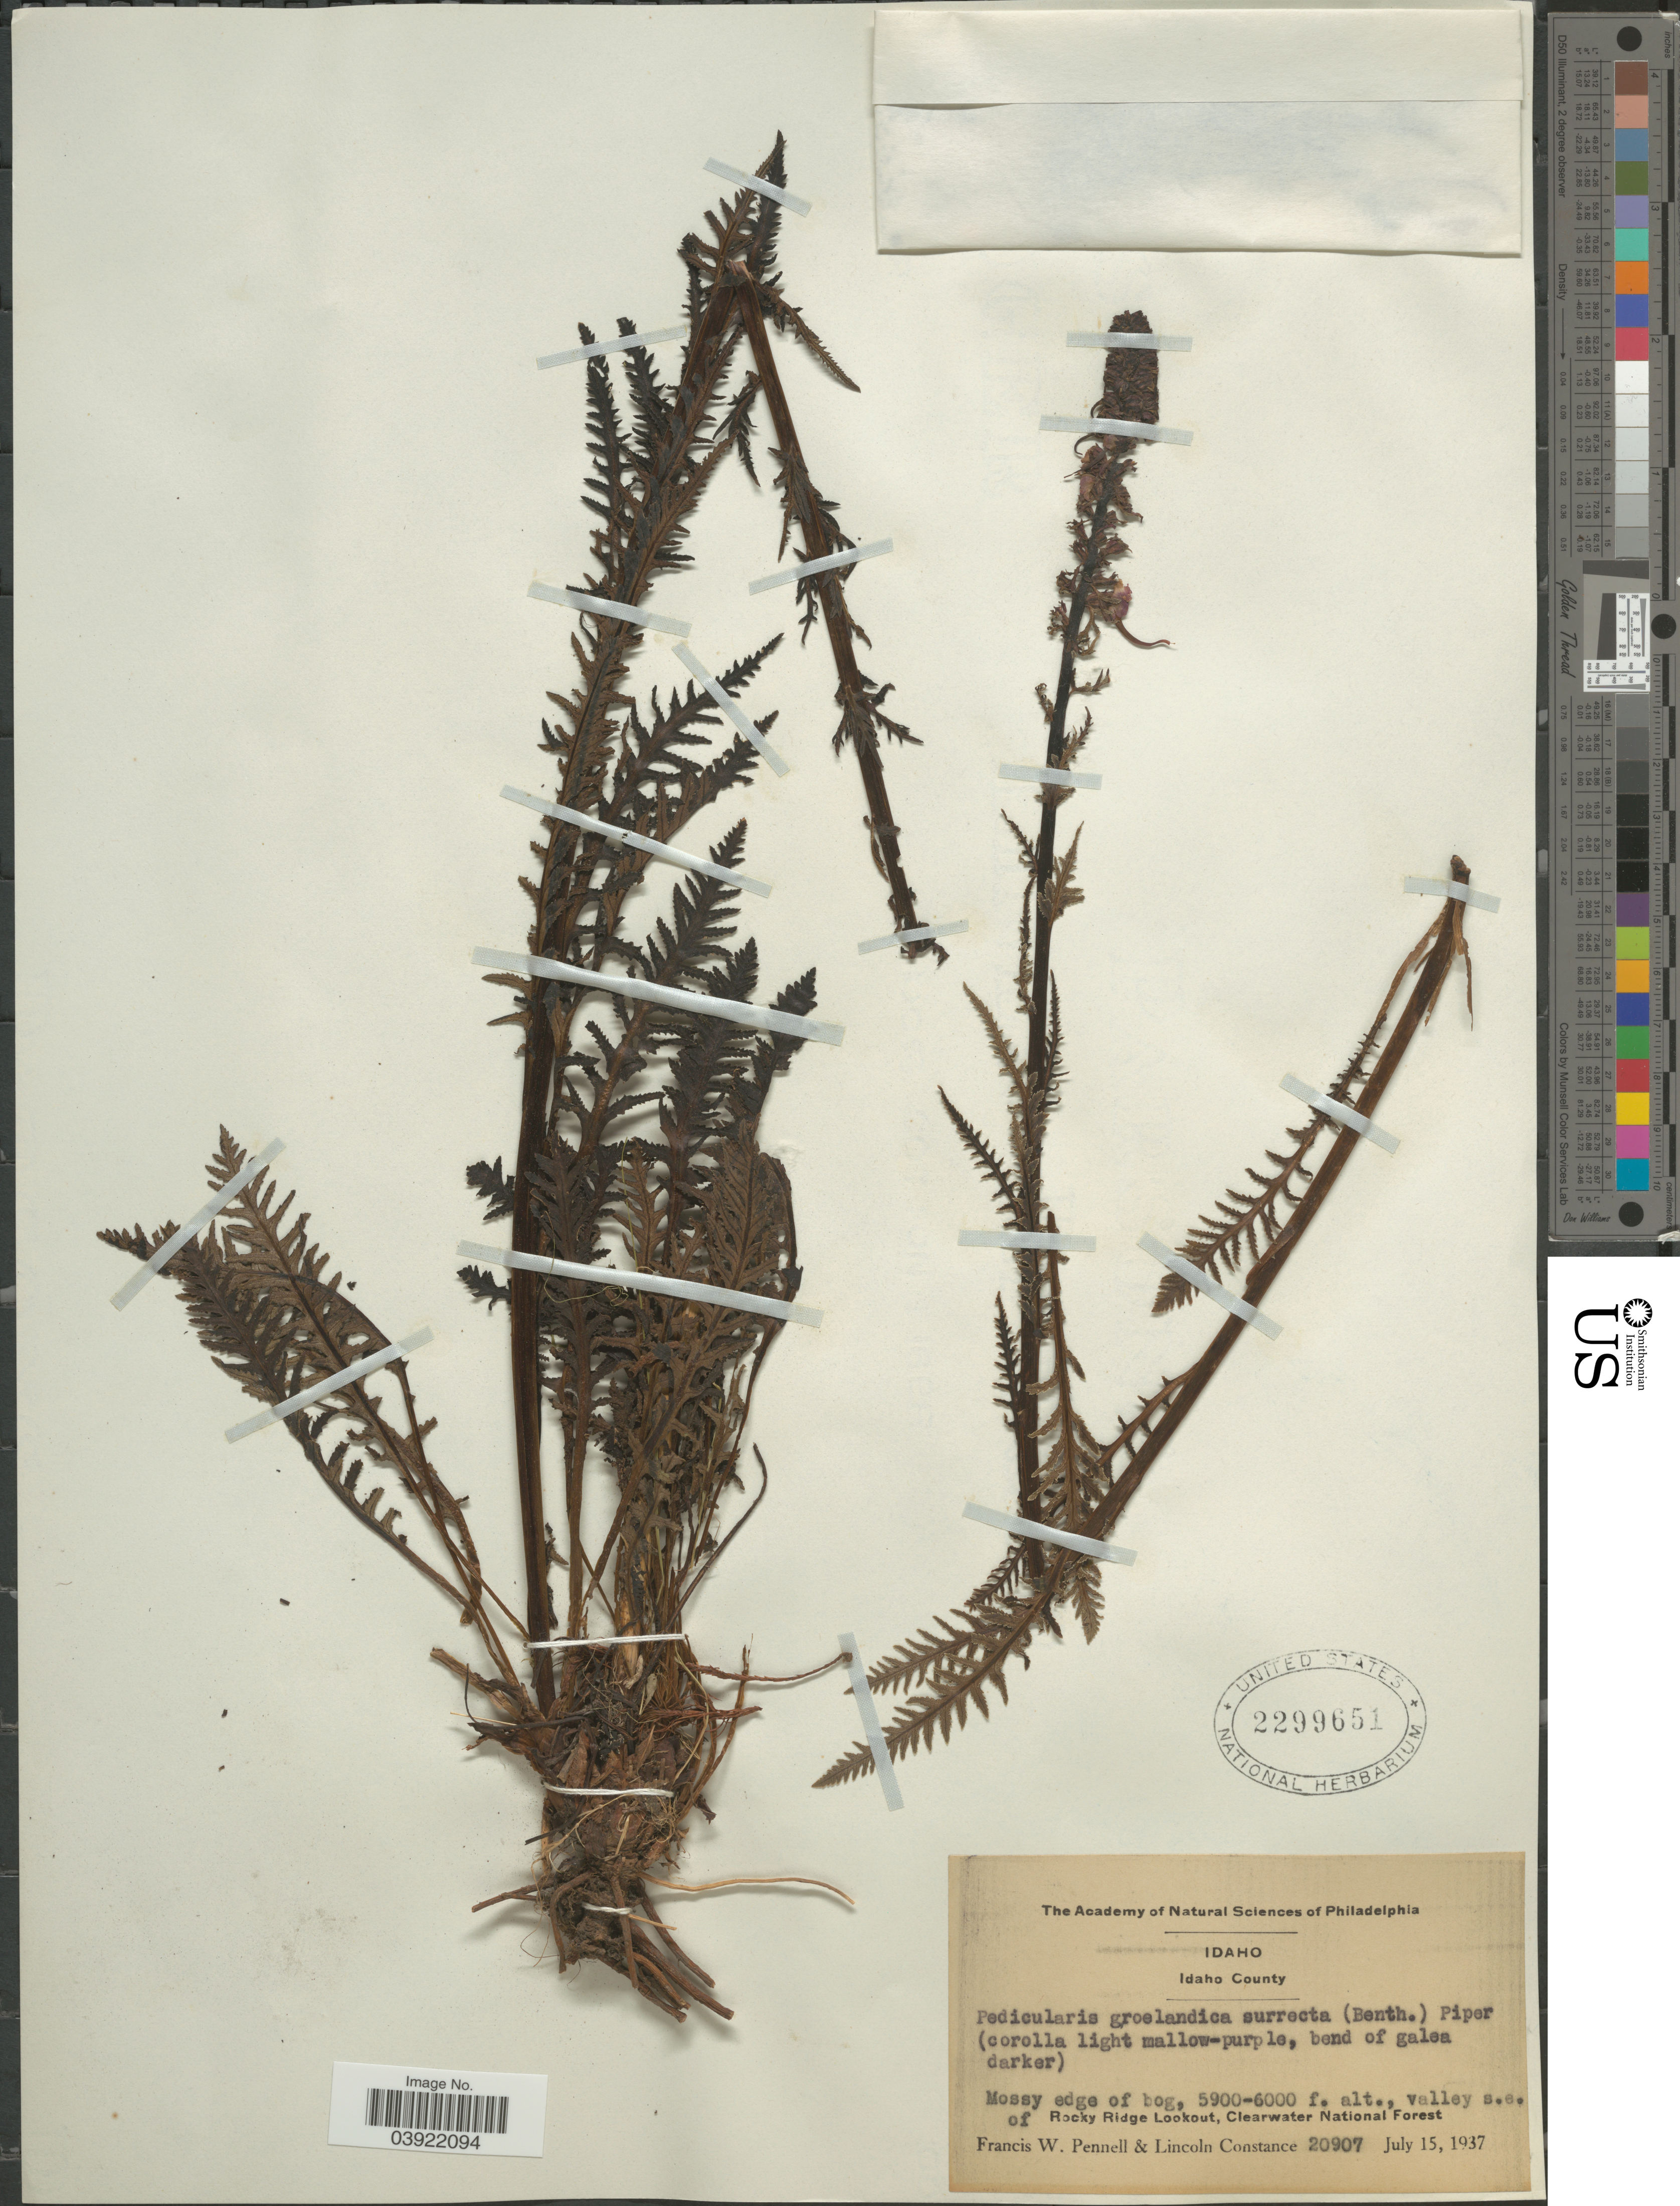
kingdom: Plantae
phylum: Tracheophyta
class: Magnoliopsida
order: Lamiales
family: Orobanchaceae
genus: Pedicularis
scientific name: Pedicularis groenlandica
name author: Retz.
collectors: F. W. Pennell & L. Constance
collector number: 20907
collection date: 1937-07-15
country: United States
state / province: Idaho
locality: Idaho County. Mossy edge of bog, valley s.e. of Rocky Ridge Lookout, Clearwater National Forest.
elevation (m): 1798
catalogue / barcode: US 2299651